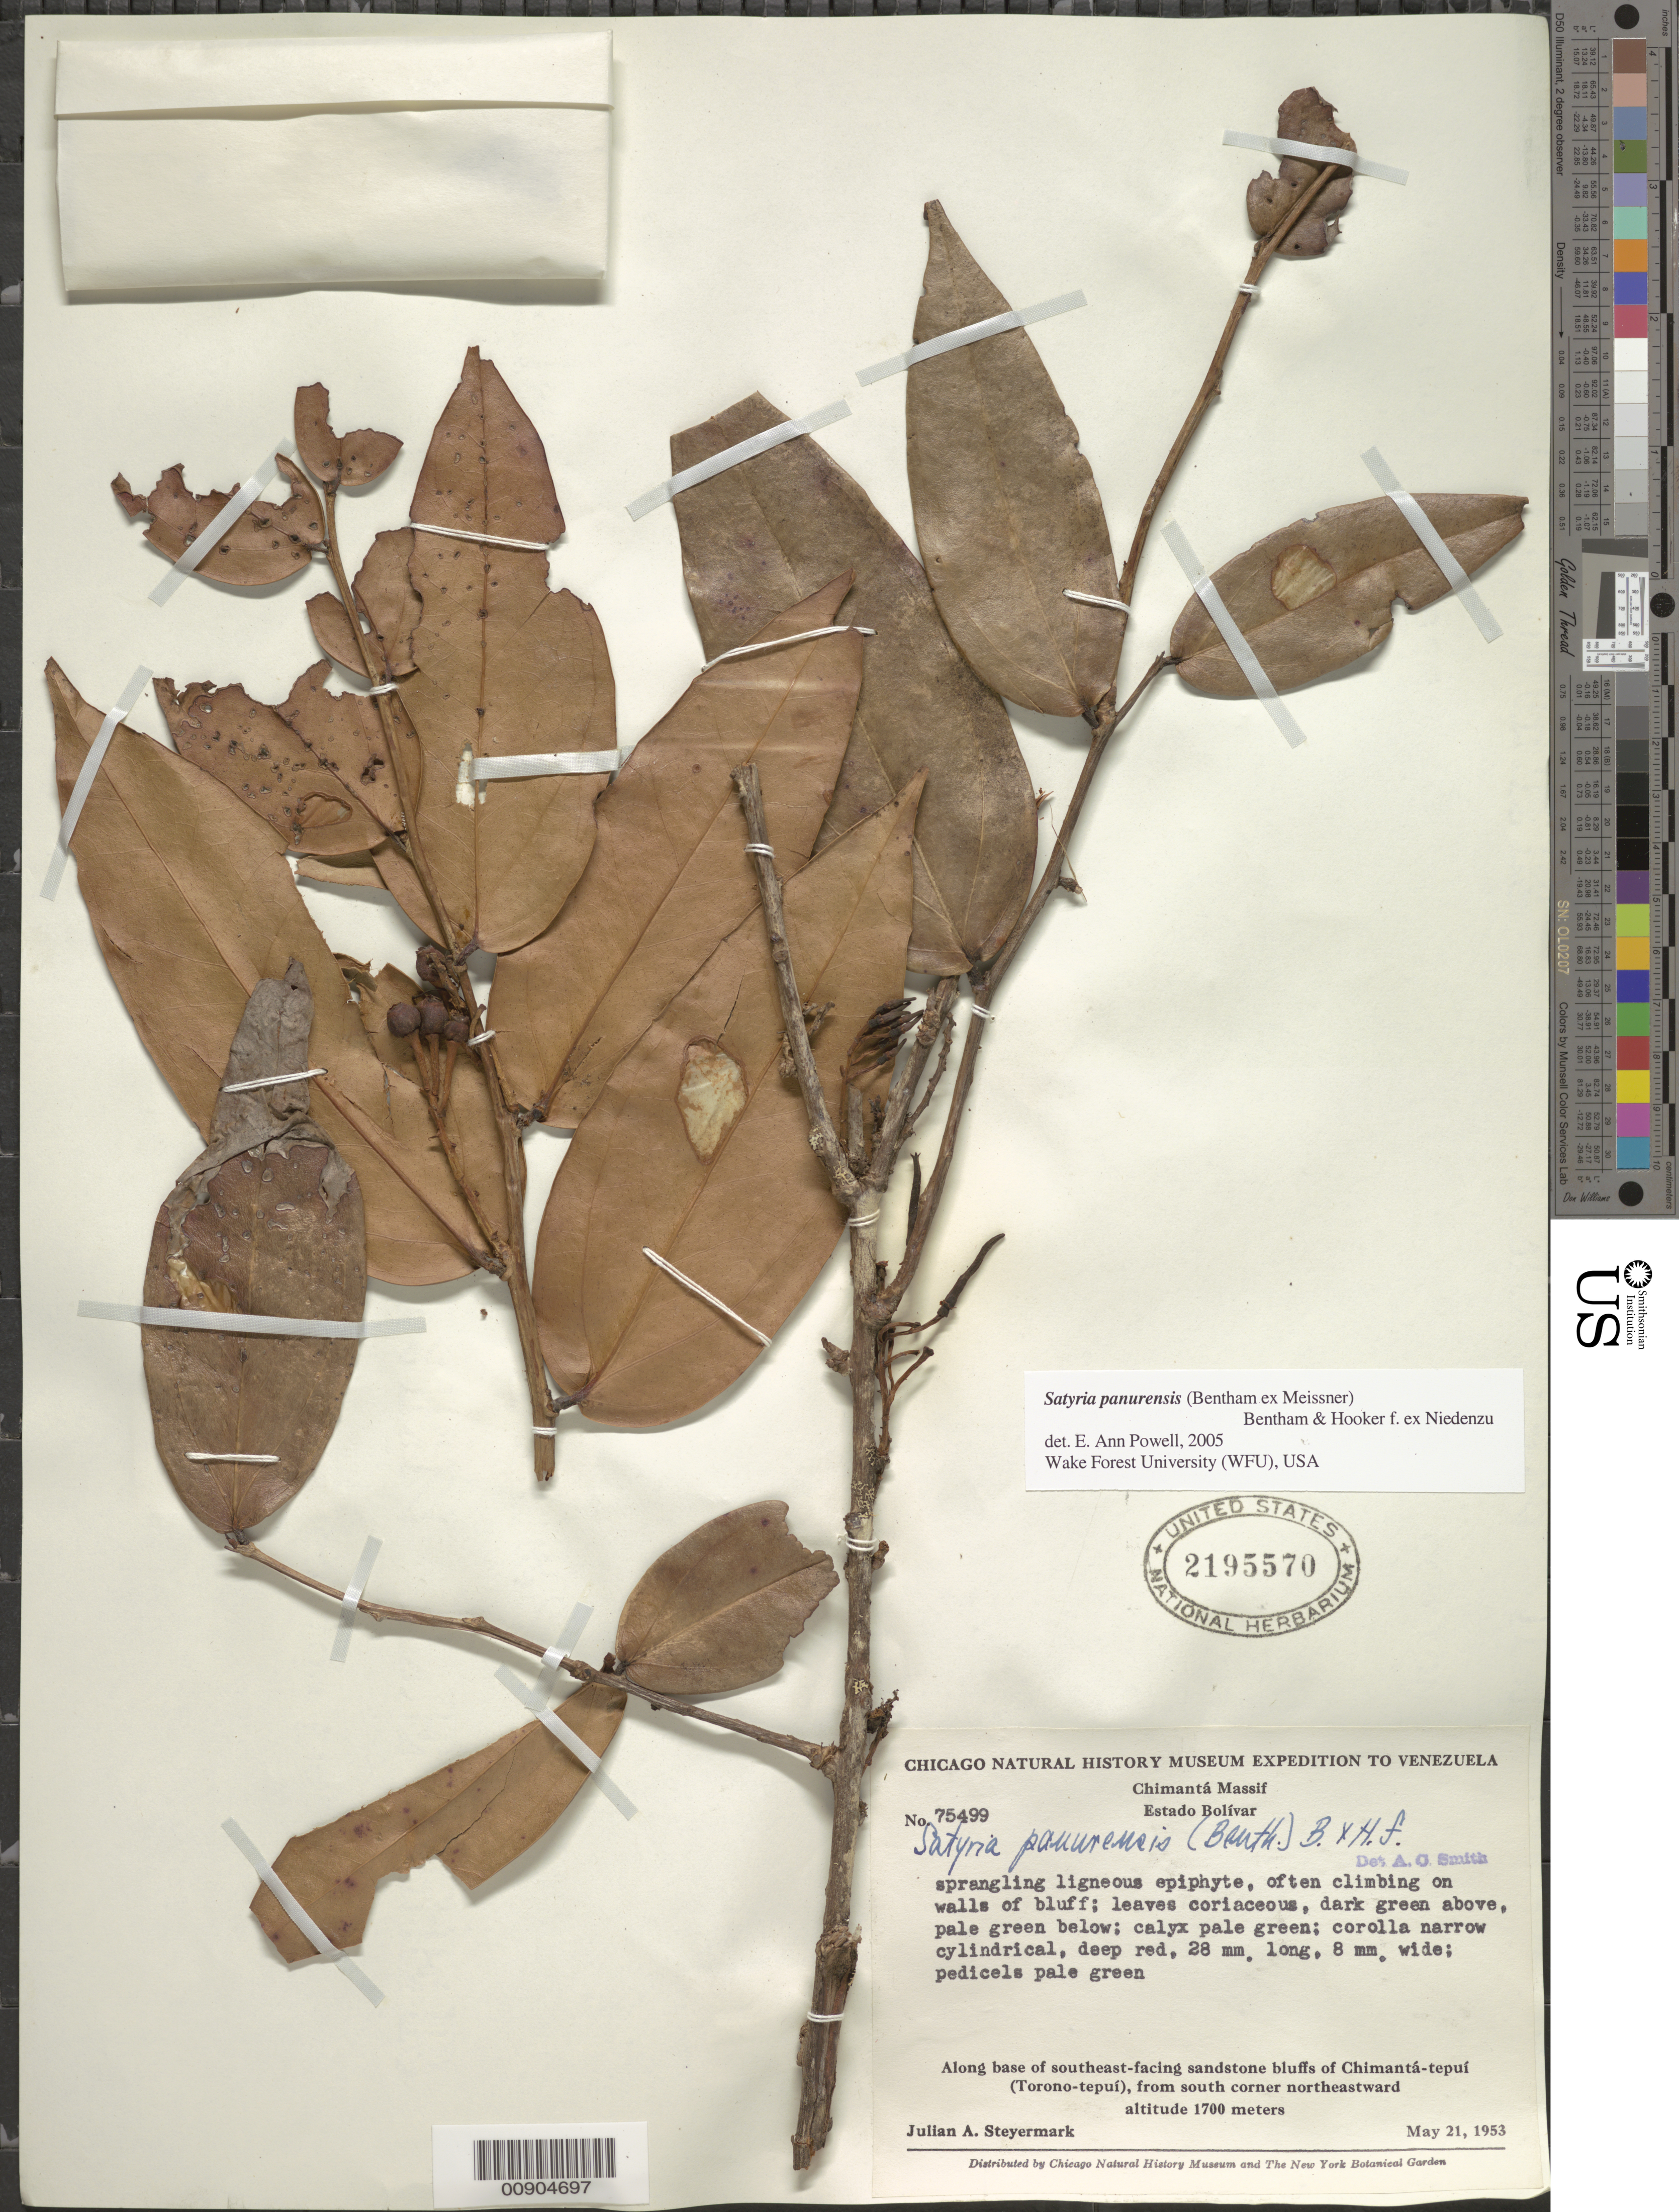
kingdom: Plantae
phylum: Tracheophyta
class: Magnoliopsida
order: Ericales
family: Ericaceae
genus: Satyria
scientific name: Satyria panurensis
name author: (Benth. ex Meisn.) Benth. & Hook. f. ex Nied.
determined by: Powell, E. A.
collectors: J. Steyermark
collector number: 75499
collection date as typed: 21-May-53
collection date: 1953-05-21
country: Venezuela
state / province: Bolívar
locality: Chimantá Massif, along SE-facing sandstone bluffs of Chimantá-tepuí (Torono-tepuí), from S corner to NE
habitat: Climbing on walls of bluff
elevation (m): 1700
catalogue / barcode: US 2195570